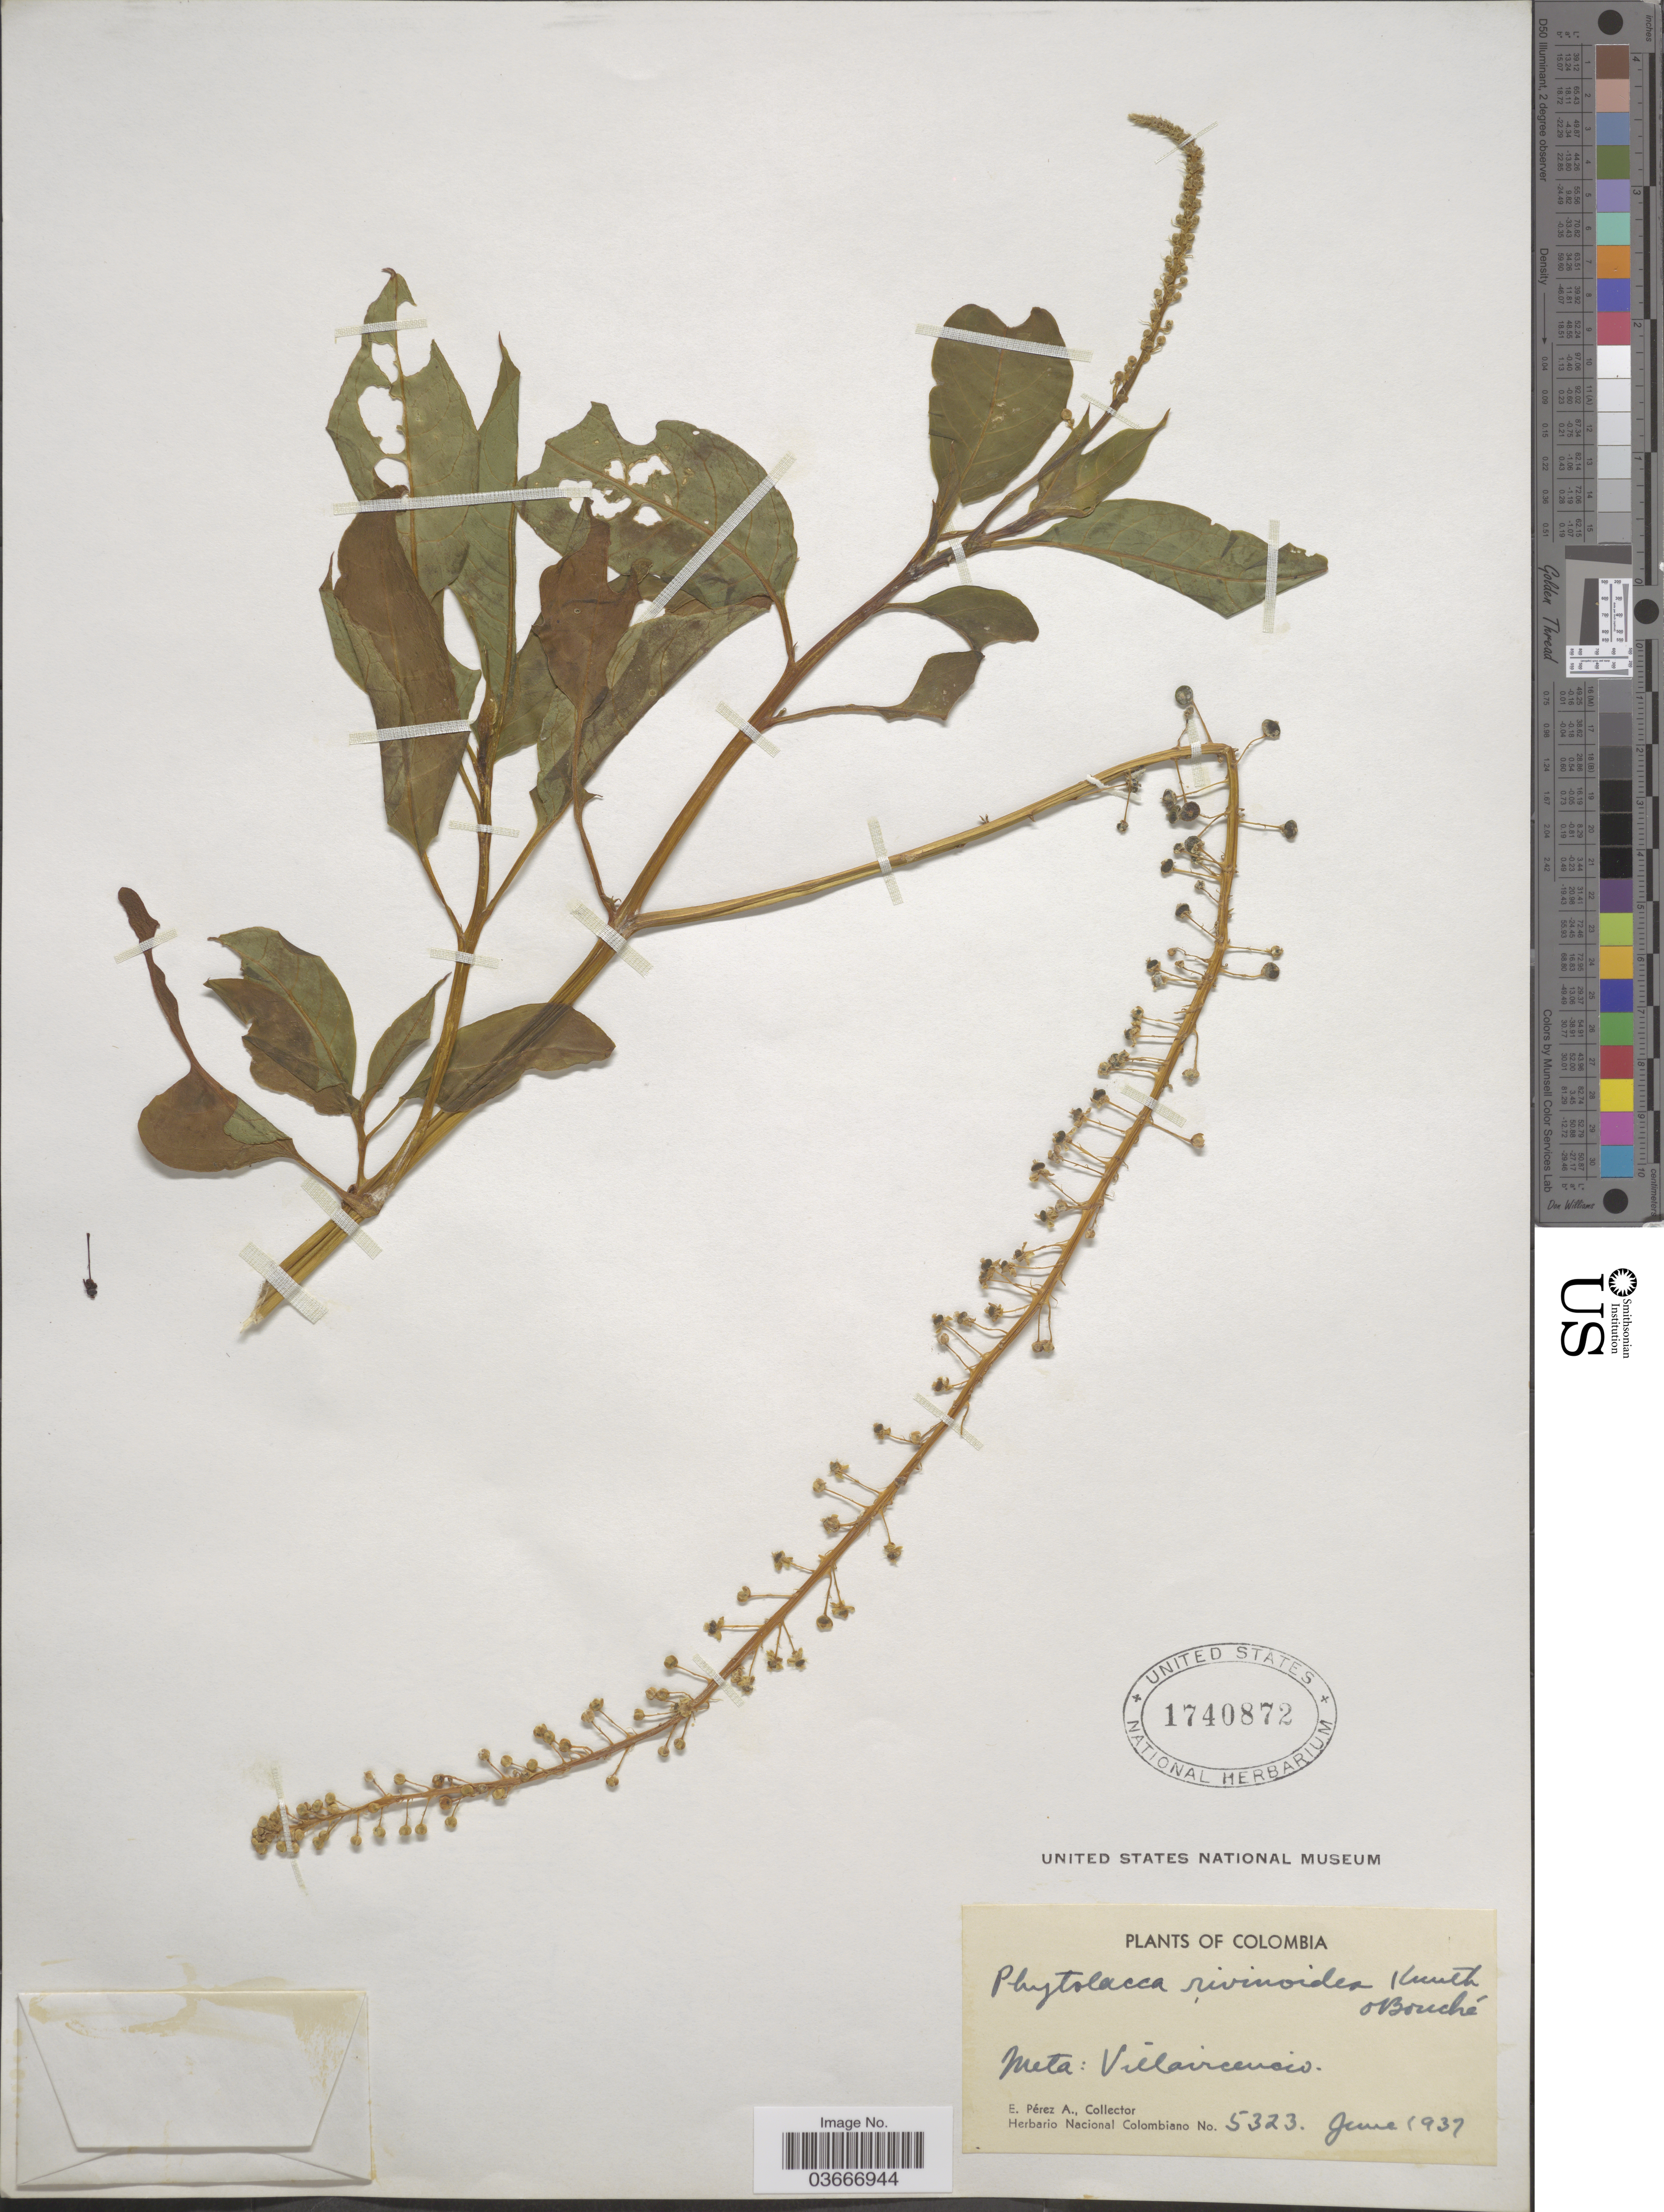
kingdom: Plantae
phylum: Tracheophyta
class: Magnoliopsida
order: Caryophyllales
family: Phytolaccaceae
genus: Phytolacca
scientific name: Phytolacca rivinoides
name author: Kunth & C.D. Bouché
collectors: E. Perez-A.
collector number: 5323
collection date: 1937-06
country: Colombia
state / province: Meta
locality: Villavicencio.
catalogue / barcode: US 1740872